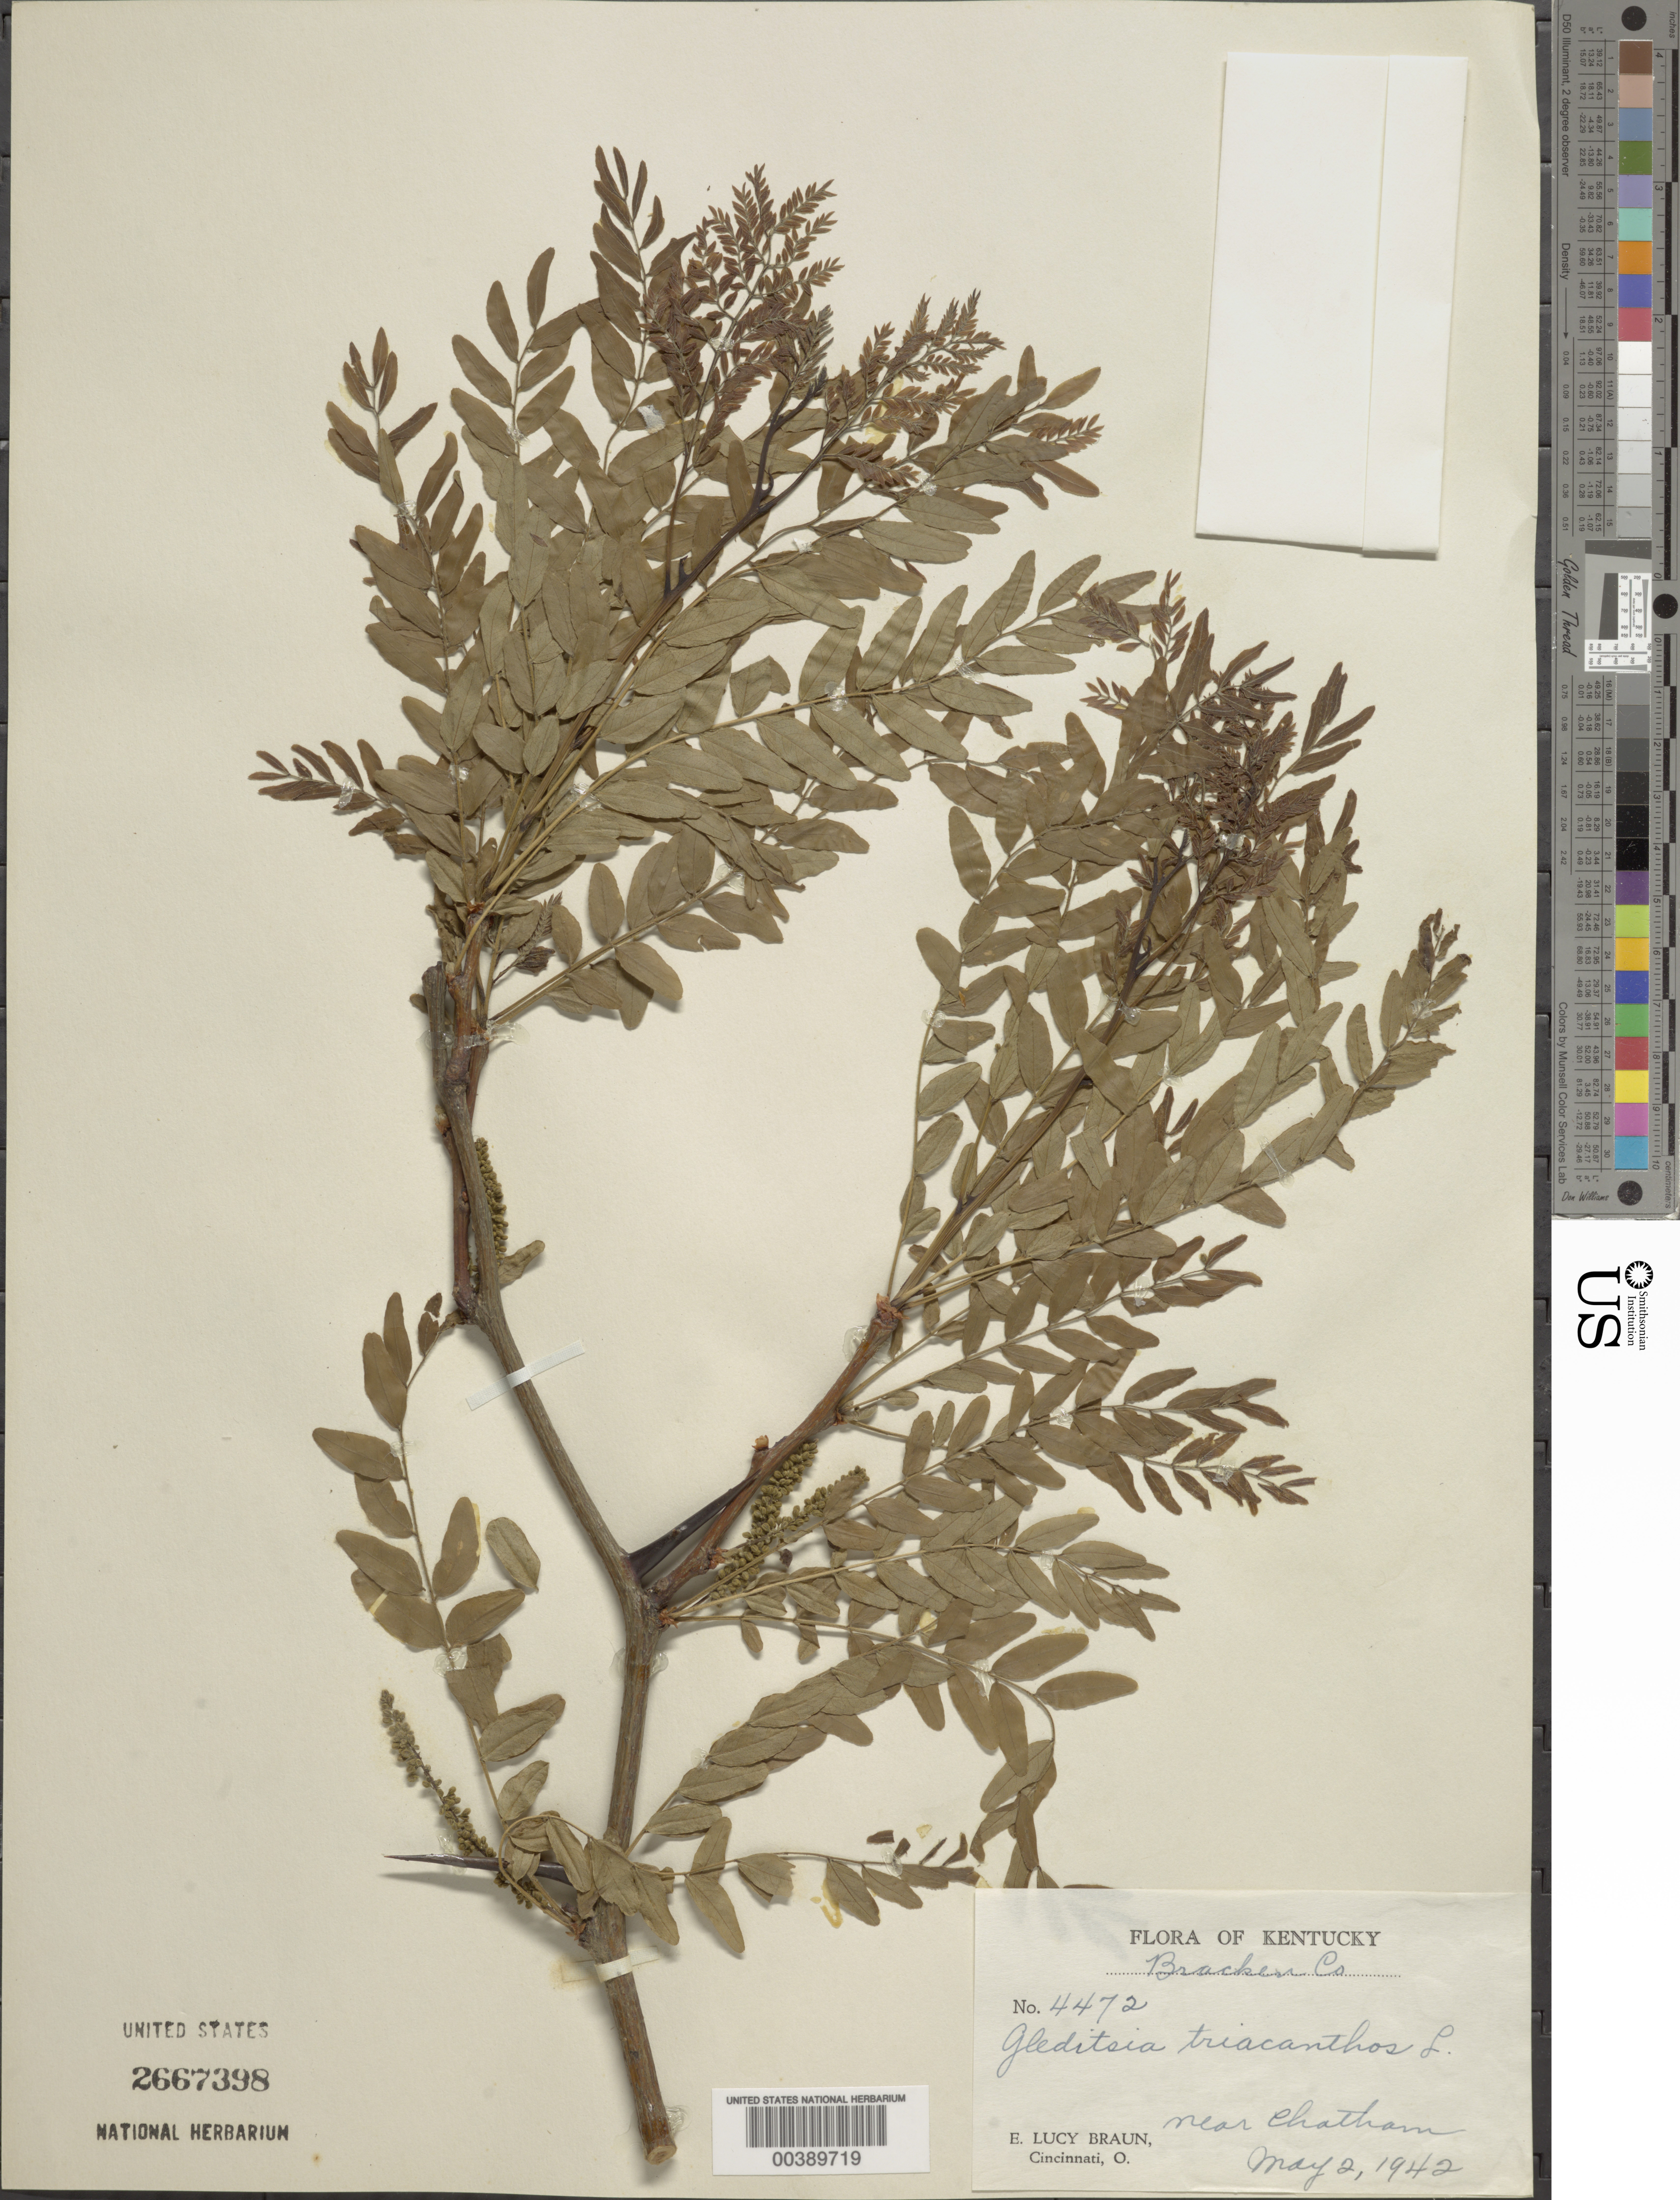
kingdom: Plantae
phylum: Tracheophyta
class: Magnoliopsida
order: Fabales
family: Fabaceae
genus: Gleditsia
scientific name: Gleditsia triacanthos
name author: L.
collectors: E. L. Braun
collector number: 4472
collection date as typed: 02 May 1942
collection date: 1942-05-02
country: United States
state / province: Kentucky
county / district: Bracken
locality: Near chatham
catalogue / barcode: US 2667398